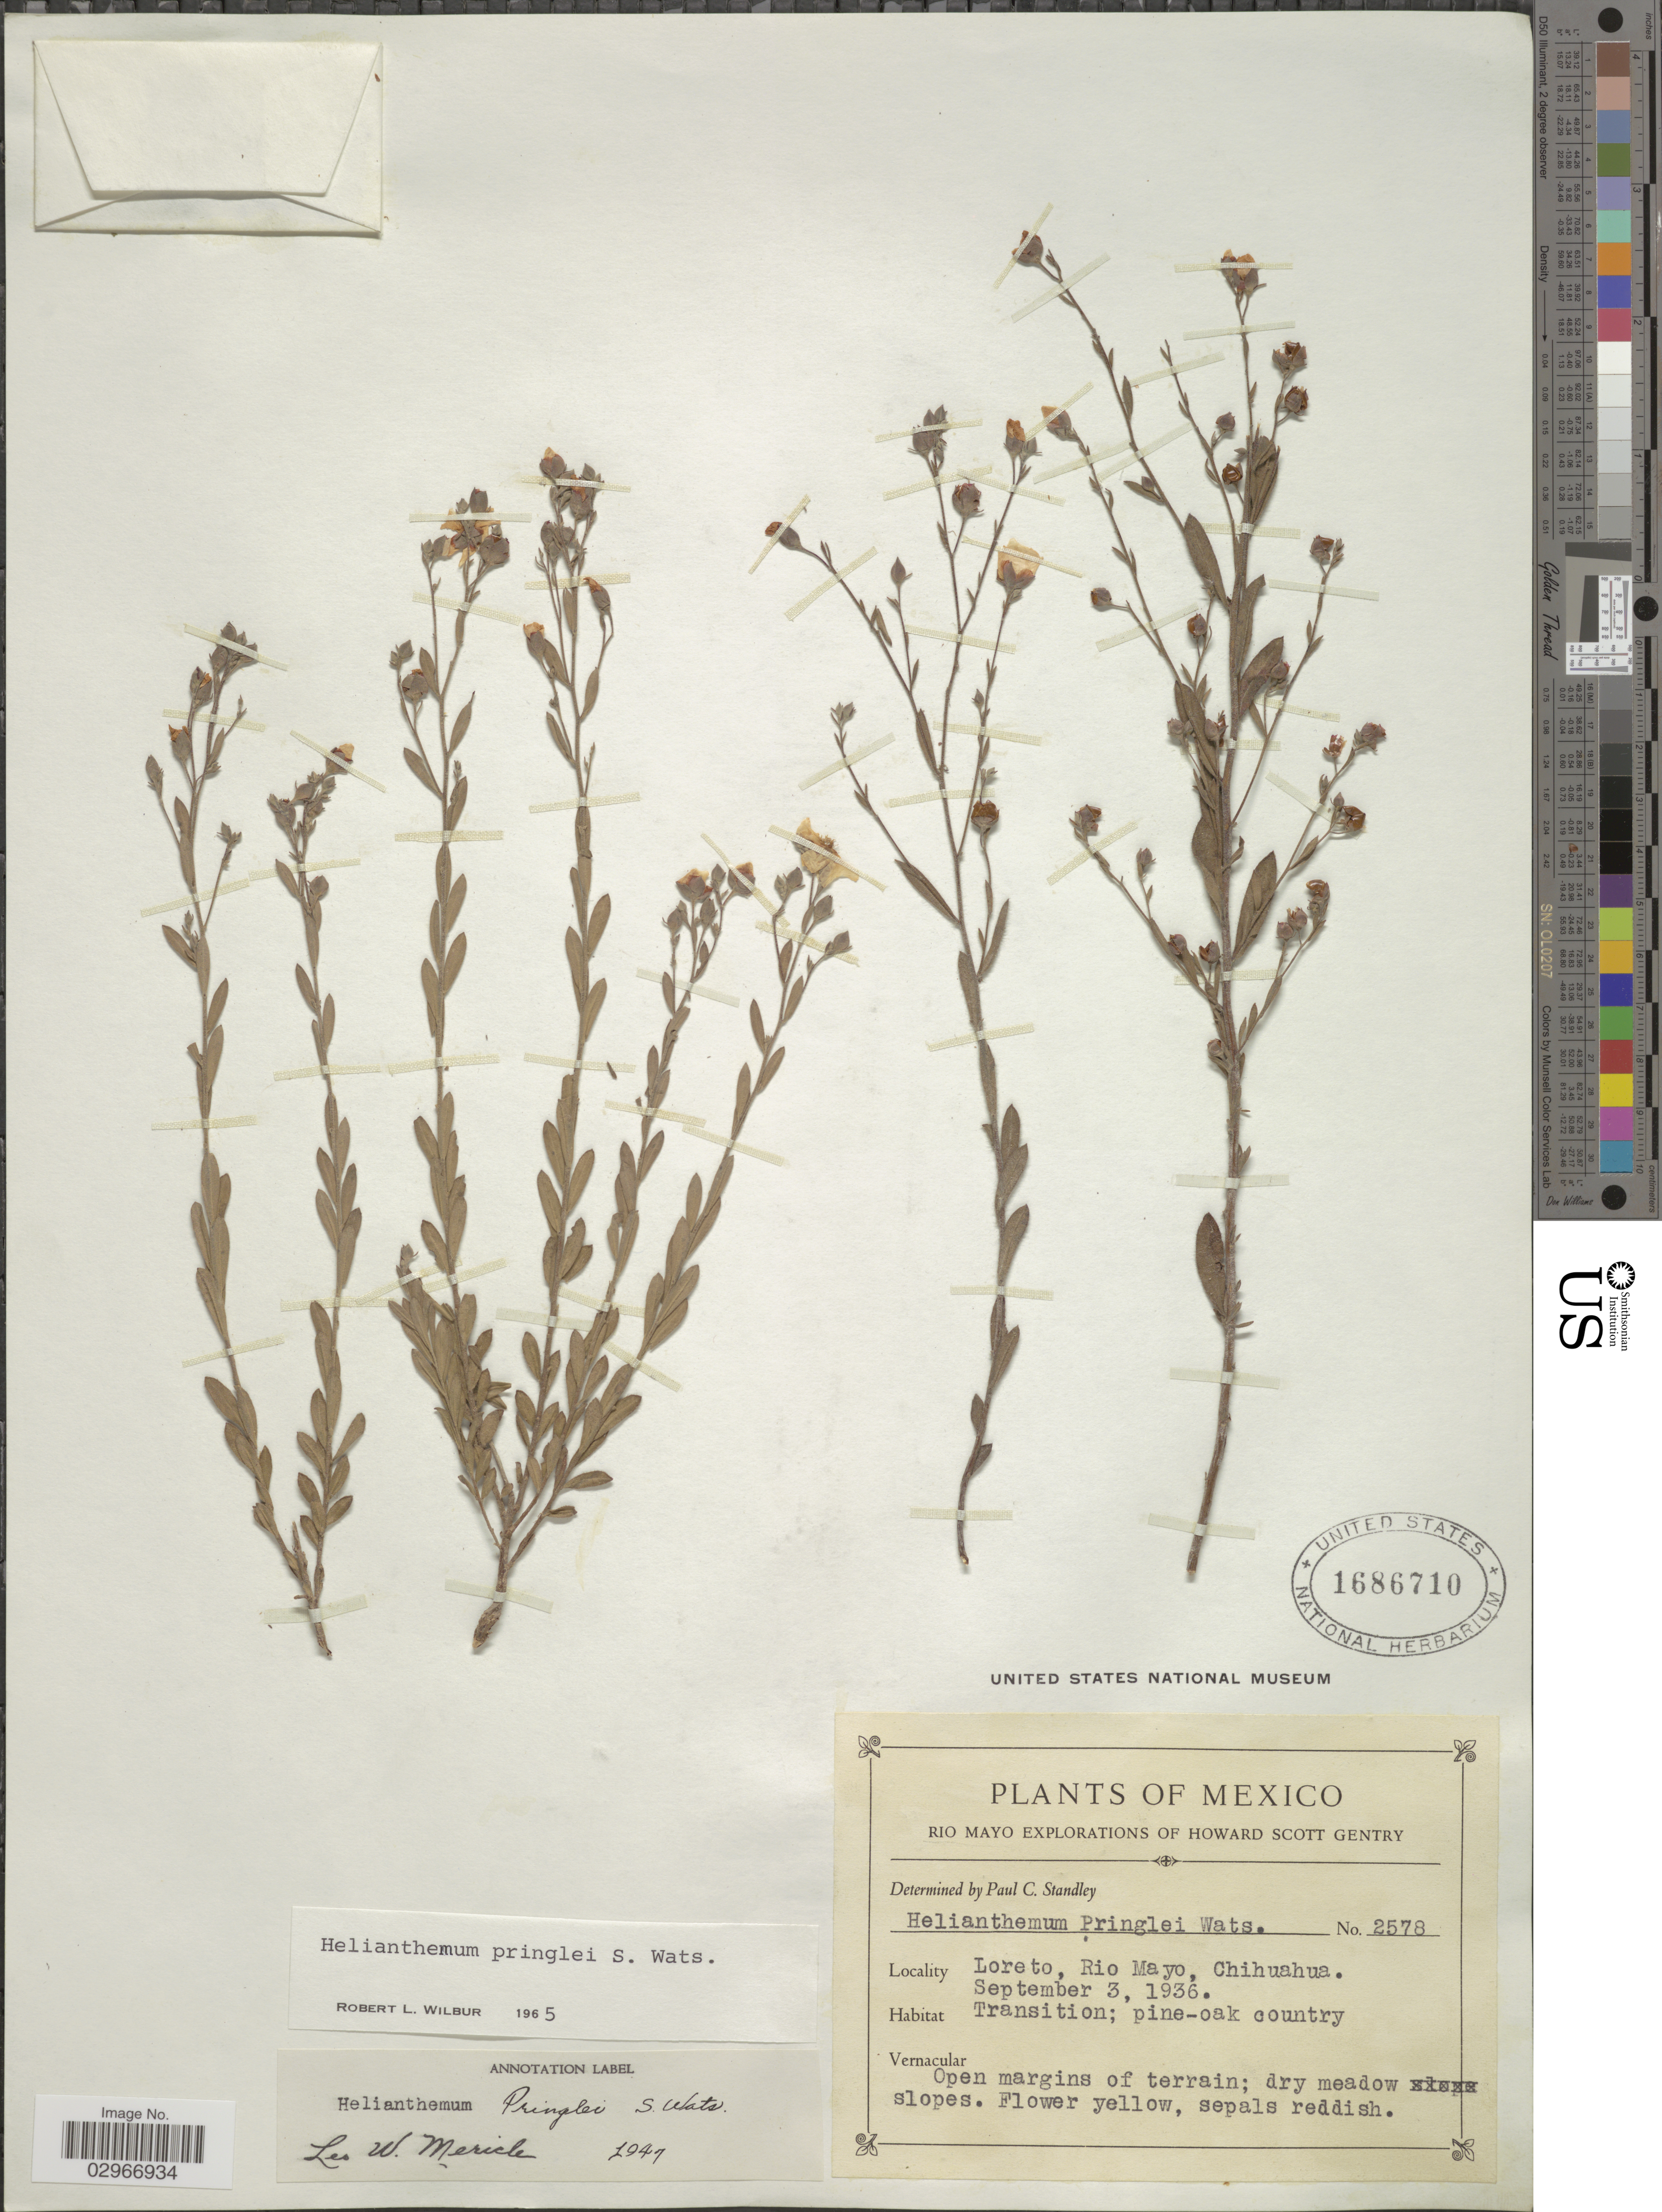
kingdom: Plantae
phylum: Tracheophyta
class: Magnoliopsida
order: Malvales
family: Cistaceae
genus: Helianthemum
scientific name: Helianthemum pringlei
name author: S. Watson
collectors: H. S. Gentry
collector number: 2578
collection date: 1936-09-03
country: Mexico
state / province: Chihuahua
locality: Loreto, Rio Mayo.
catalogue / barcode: US 1686710